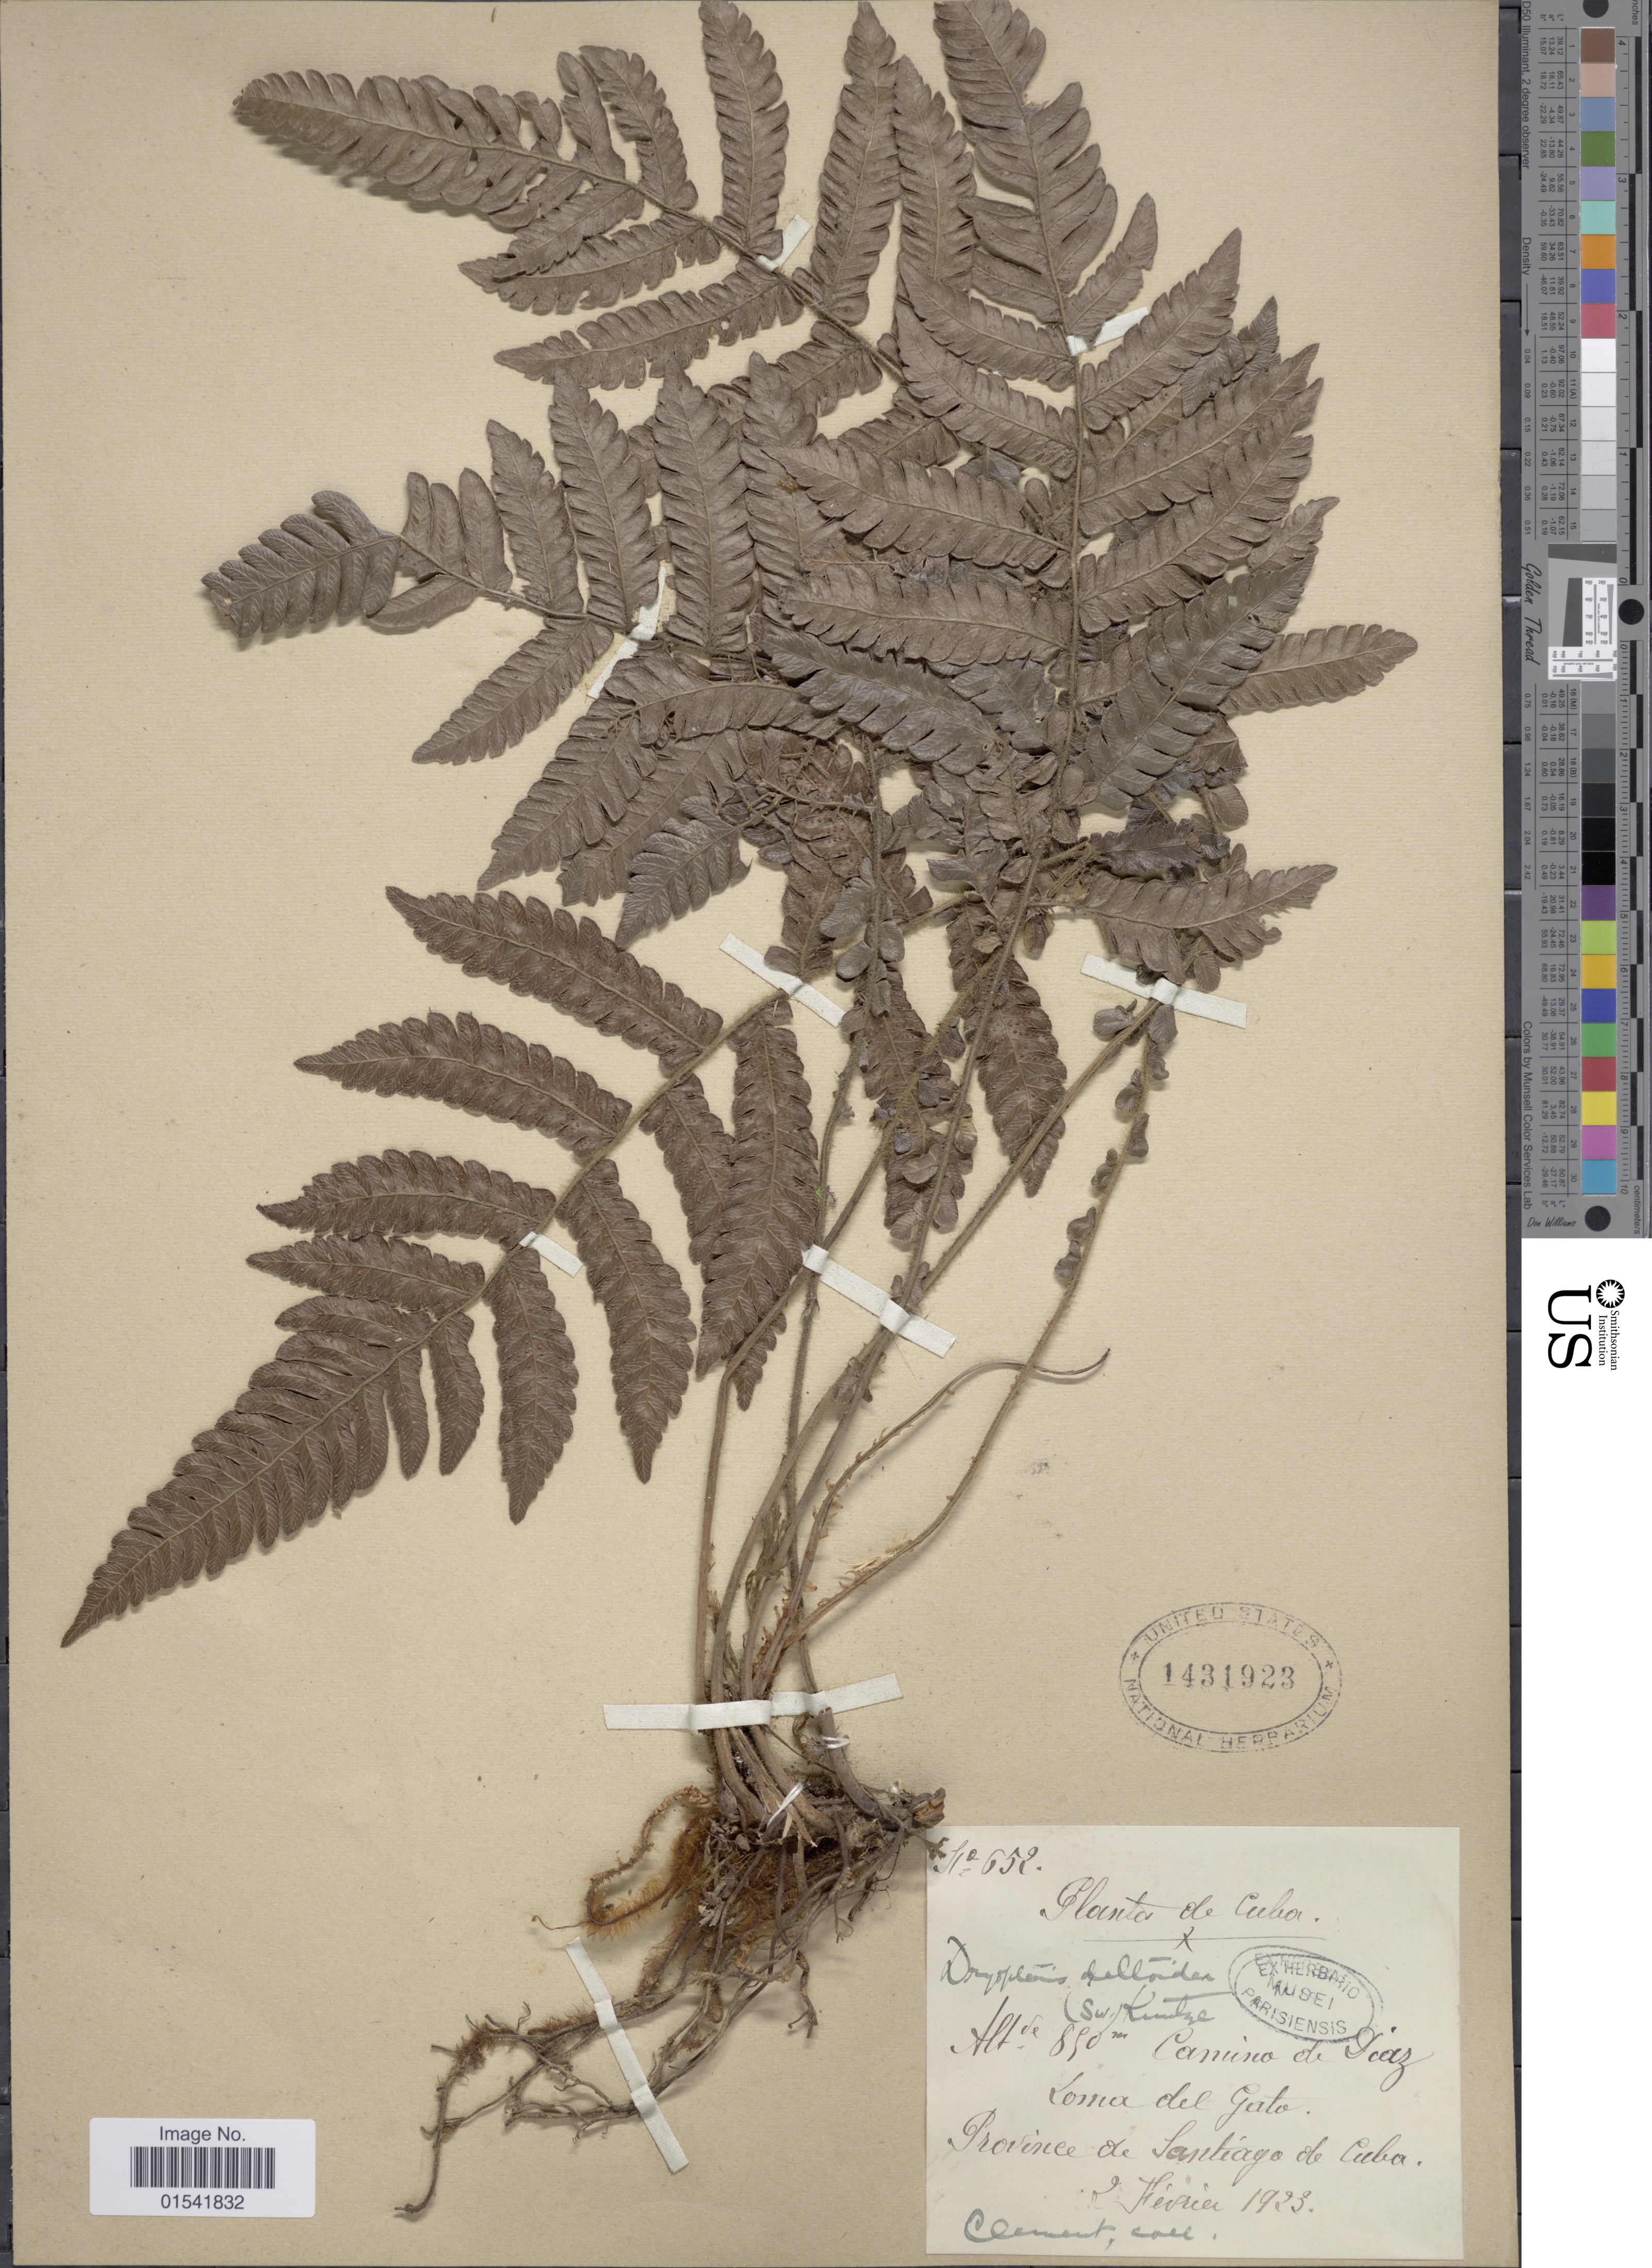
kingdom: Plantae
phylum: Tracheophyta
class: Polypodiopsida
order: Polypodiales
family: Thelypteridaceae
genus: Steiropteris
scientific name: Steiropteris deltoidea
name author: (Sw.) Pic. Serm.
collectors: -- Clemente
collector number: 652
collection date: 1923-02-02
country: Cuba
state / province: Santiago de Cuba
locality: Camino de Diaz, Loma del Gato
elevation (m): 890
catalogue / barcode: US 1431923